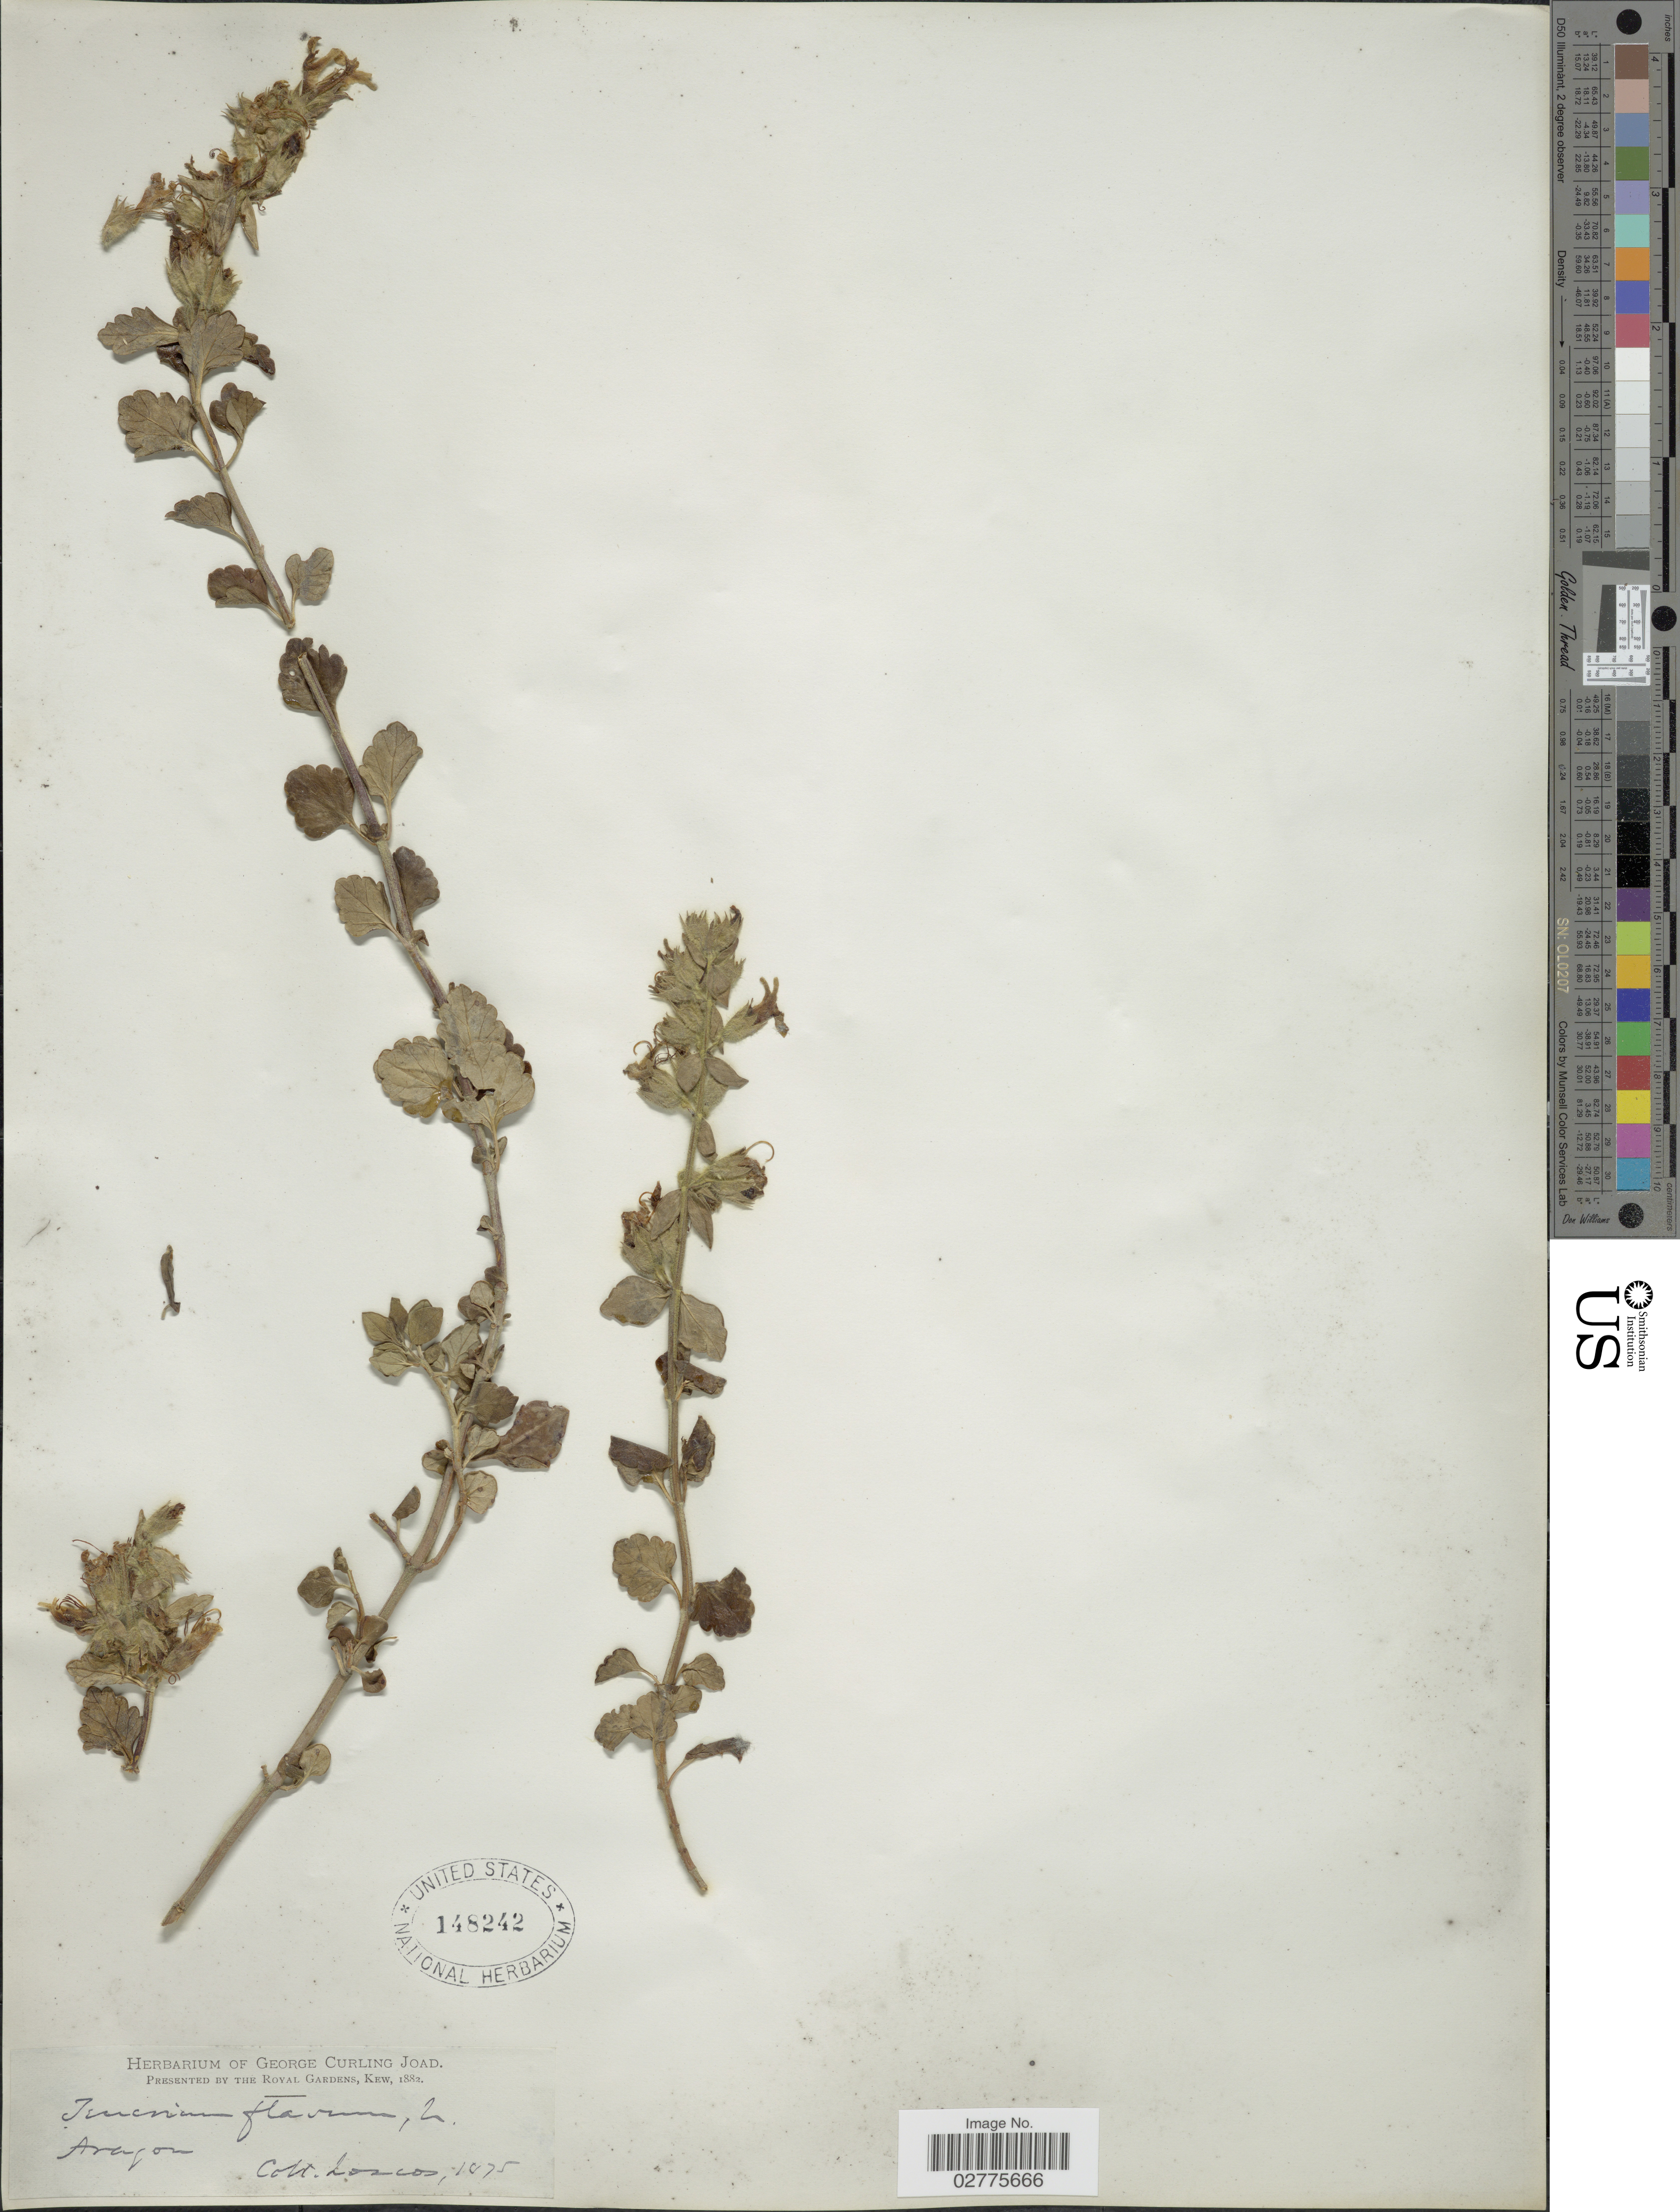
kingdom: Plantae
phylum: Tracheophyta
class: Magnoliopsida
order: Lamiales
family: Lamiaceae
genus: Teucrium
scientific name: Teucrium flavum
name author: L.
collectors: Loscos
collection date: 1875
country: Spain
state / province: Aragón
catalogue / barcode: US 148242